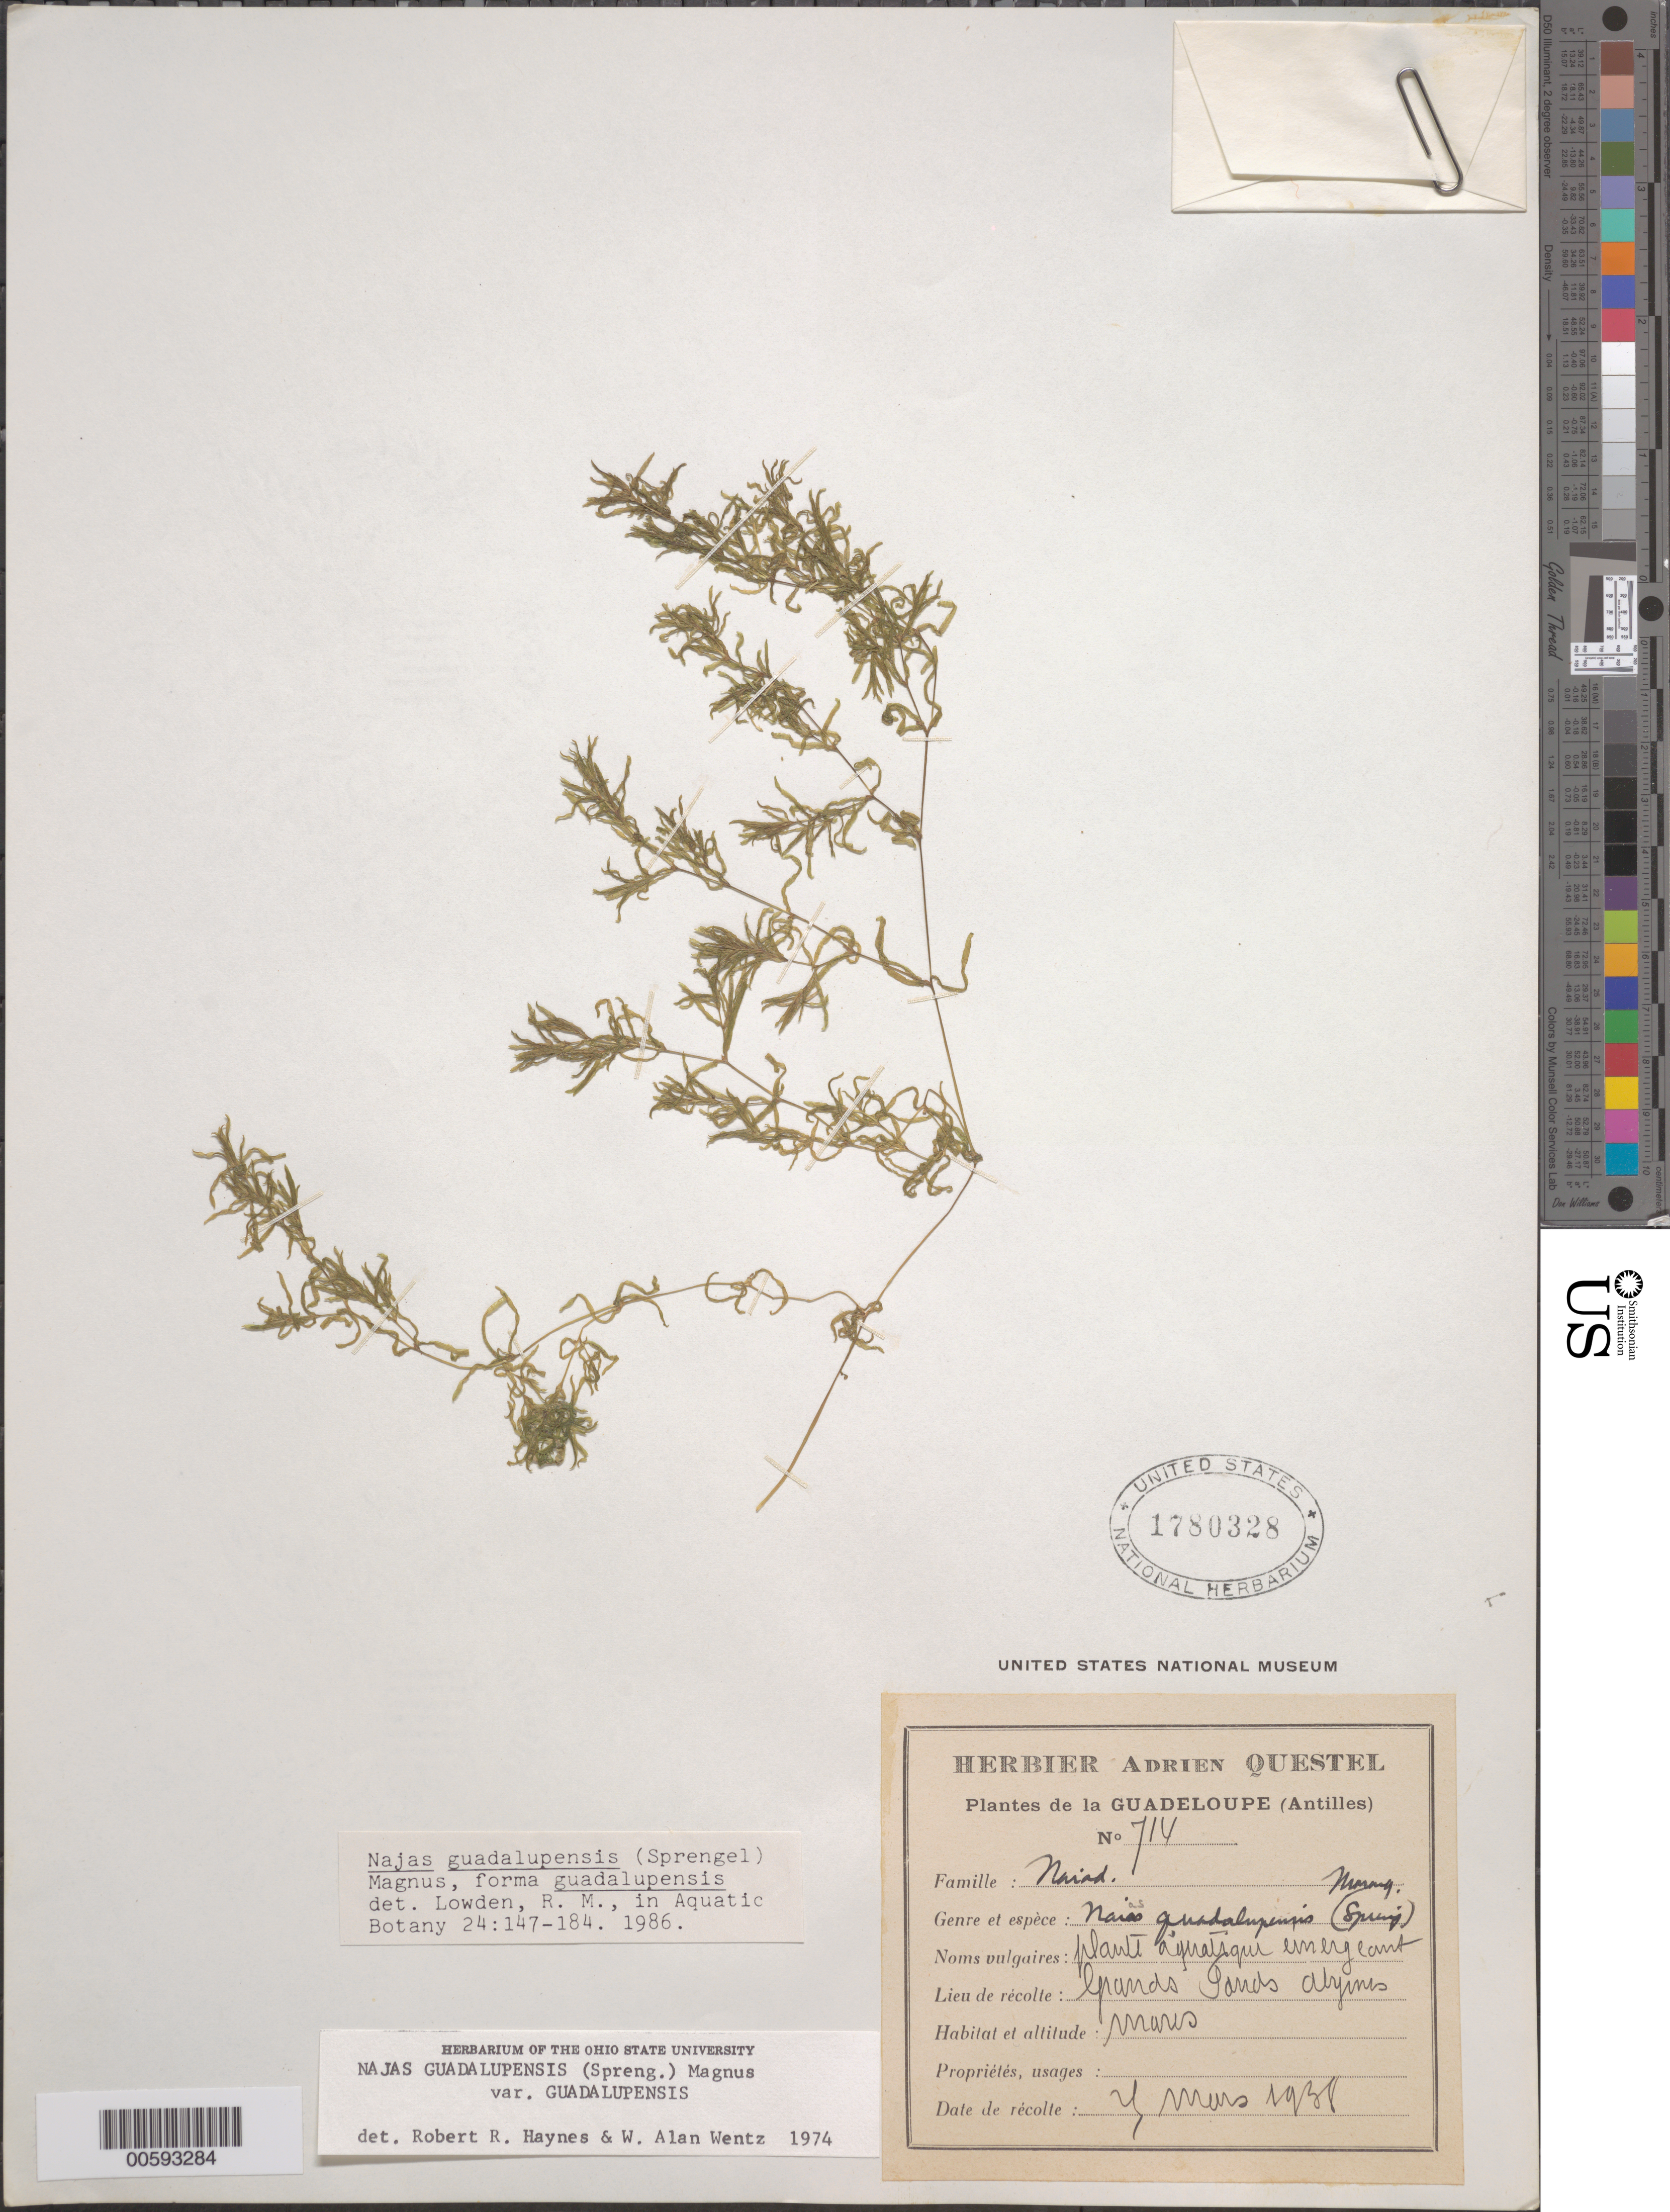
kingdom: Plantae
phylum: Tracheophyta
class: Liliopsida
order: Alismatales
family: Hydrocharitaceae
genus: Najas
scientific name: Najas guadalupensis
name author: (Spreng.) Magnus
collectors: A. Questel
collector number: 714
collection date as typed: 04 Mar 1938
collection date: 1938-03-04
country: Guadeloupe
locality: Antilles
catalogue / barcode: US 1780328